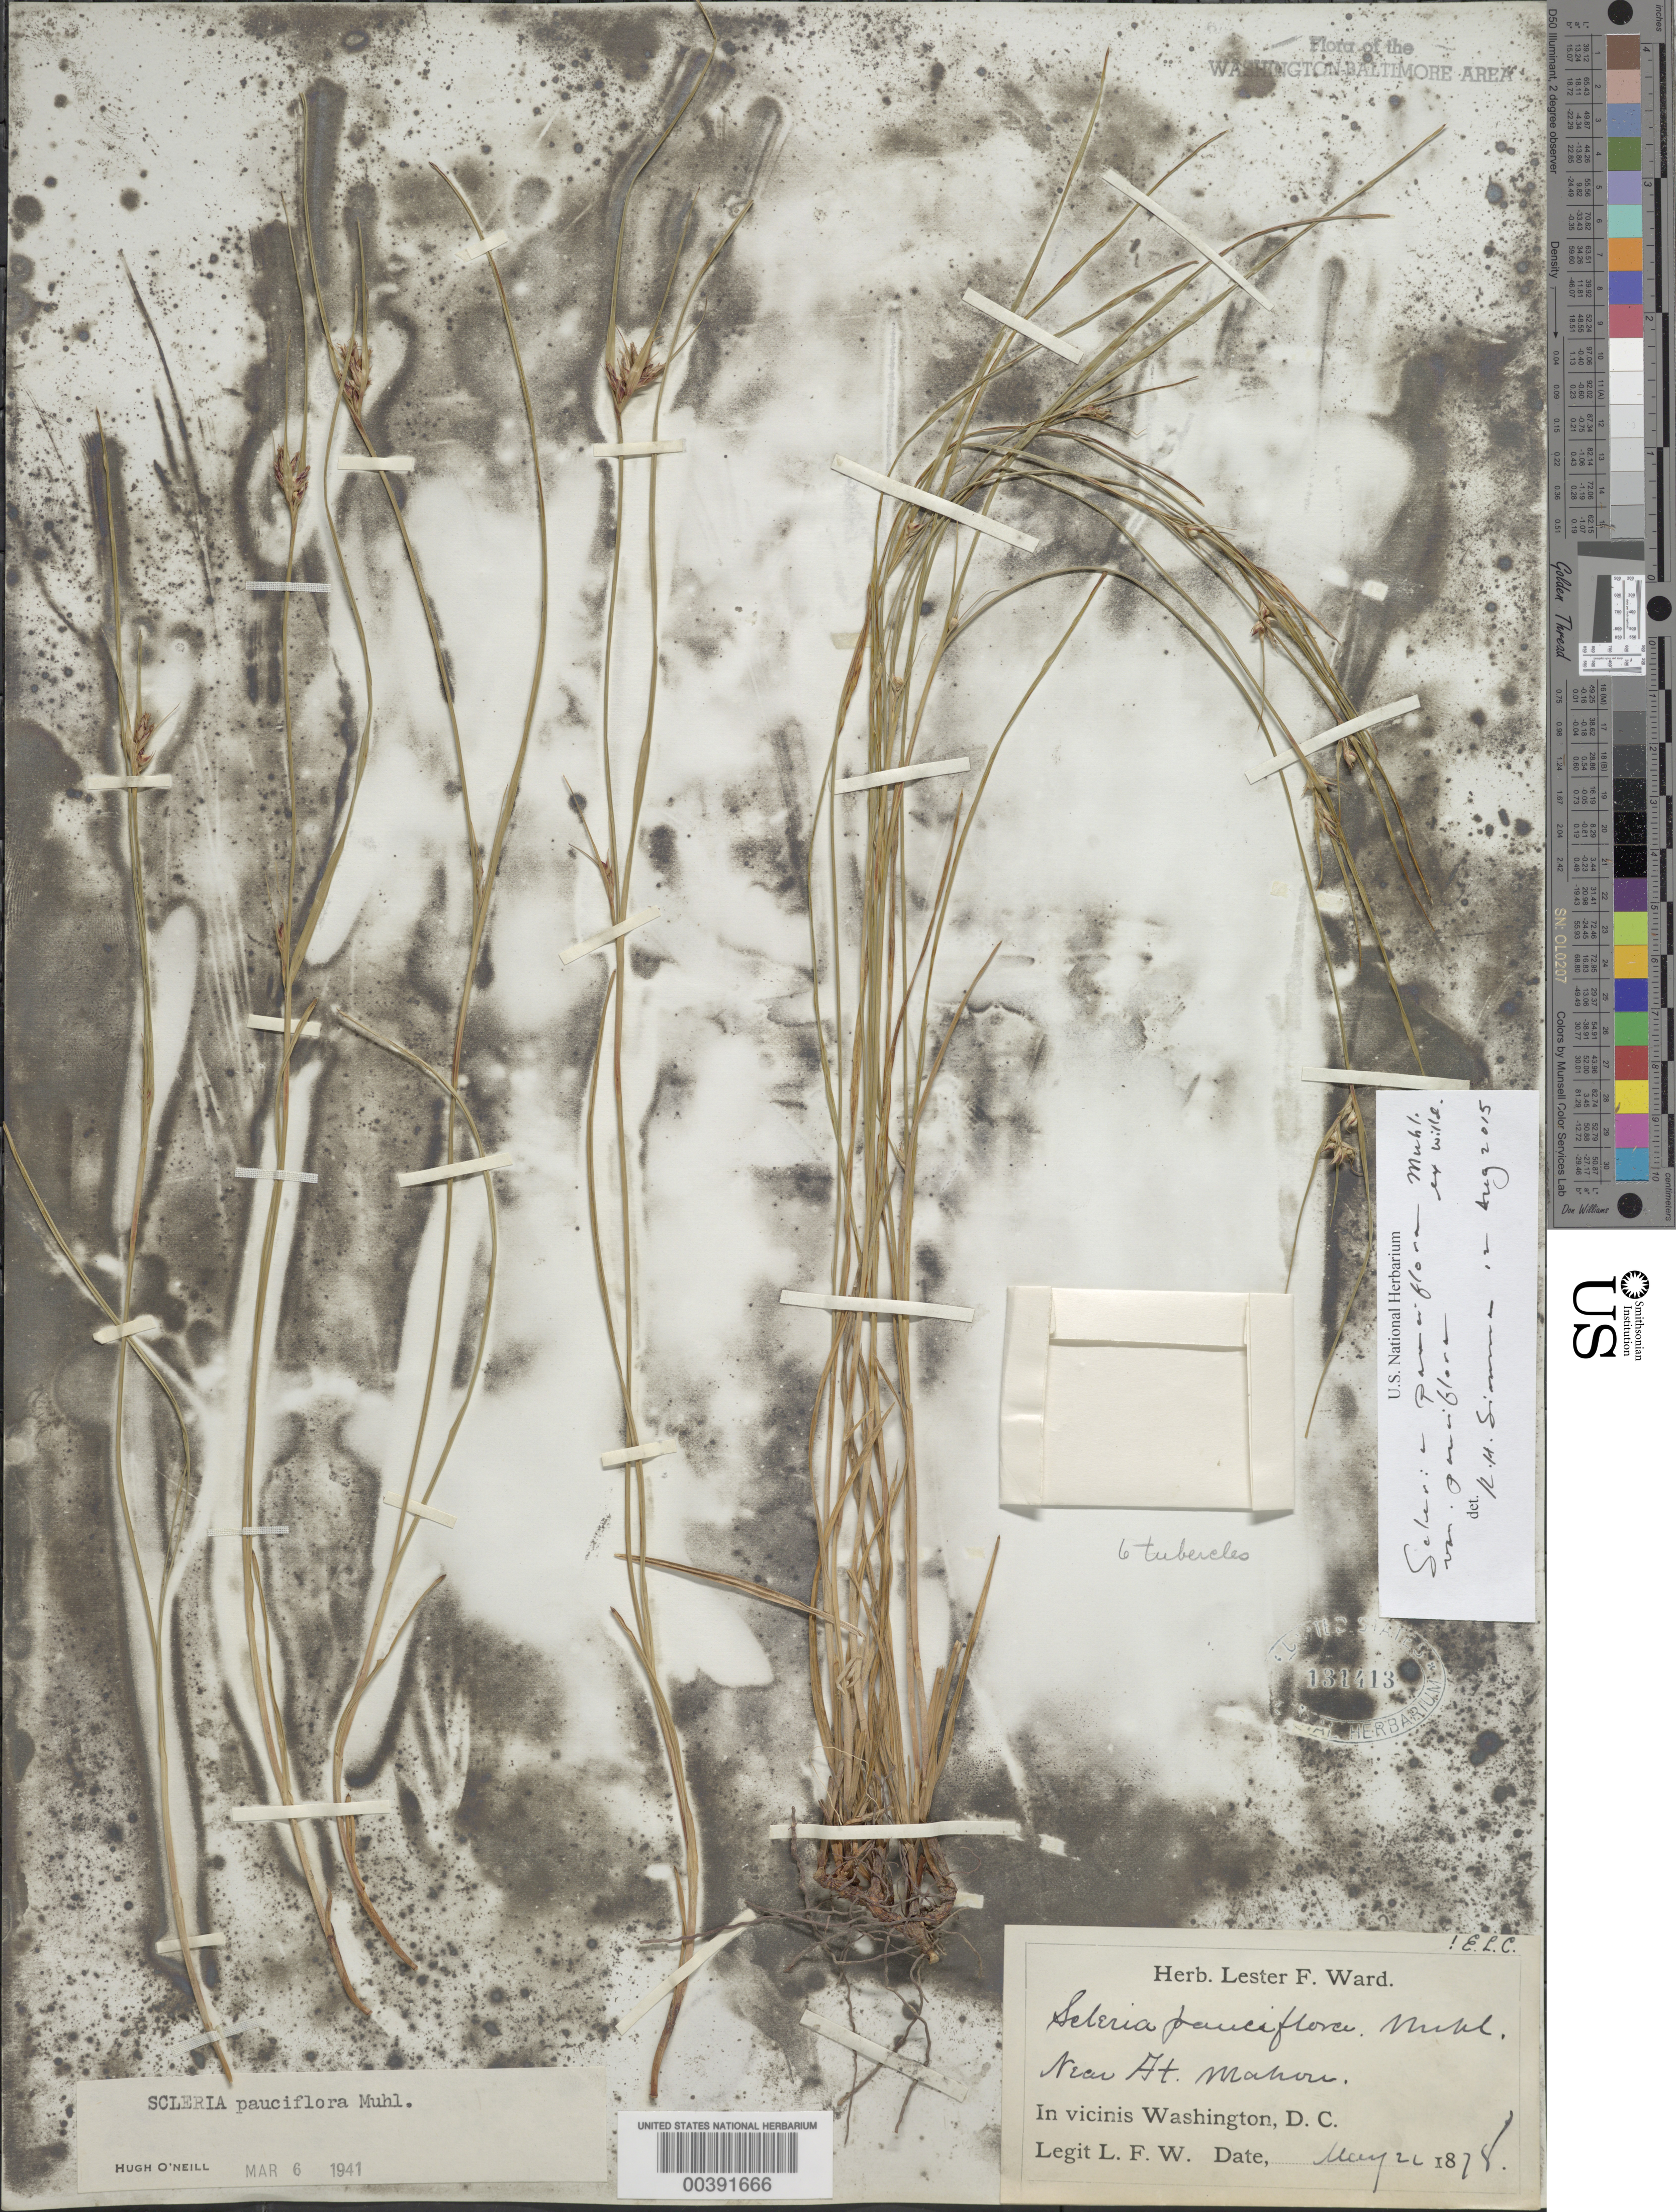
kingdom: Plantae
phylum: Tracheophyta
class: Liliopsida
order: Poales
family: Cyperaceae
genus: Scleria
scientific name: Scleria pauciflora var. pauciflora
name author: Muhl. ex Willd.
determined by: Simmons, R. H., (UNITED STATES)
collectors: L. F. Ward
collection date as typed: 22 May 1878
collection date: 1878-05-22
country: United States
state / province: District of Columbia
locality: Near Mt. Mahon?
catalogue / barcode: US 131413